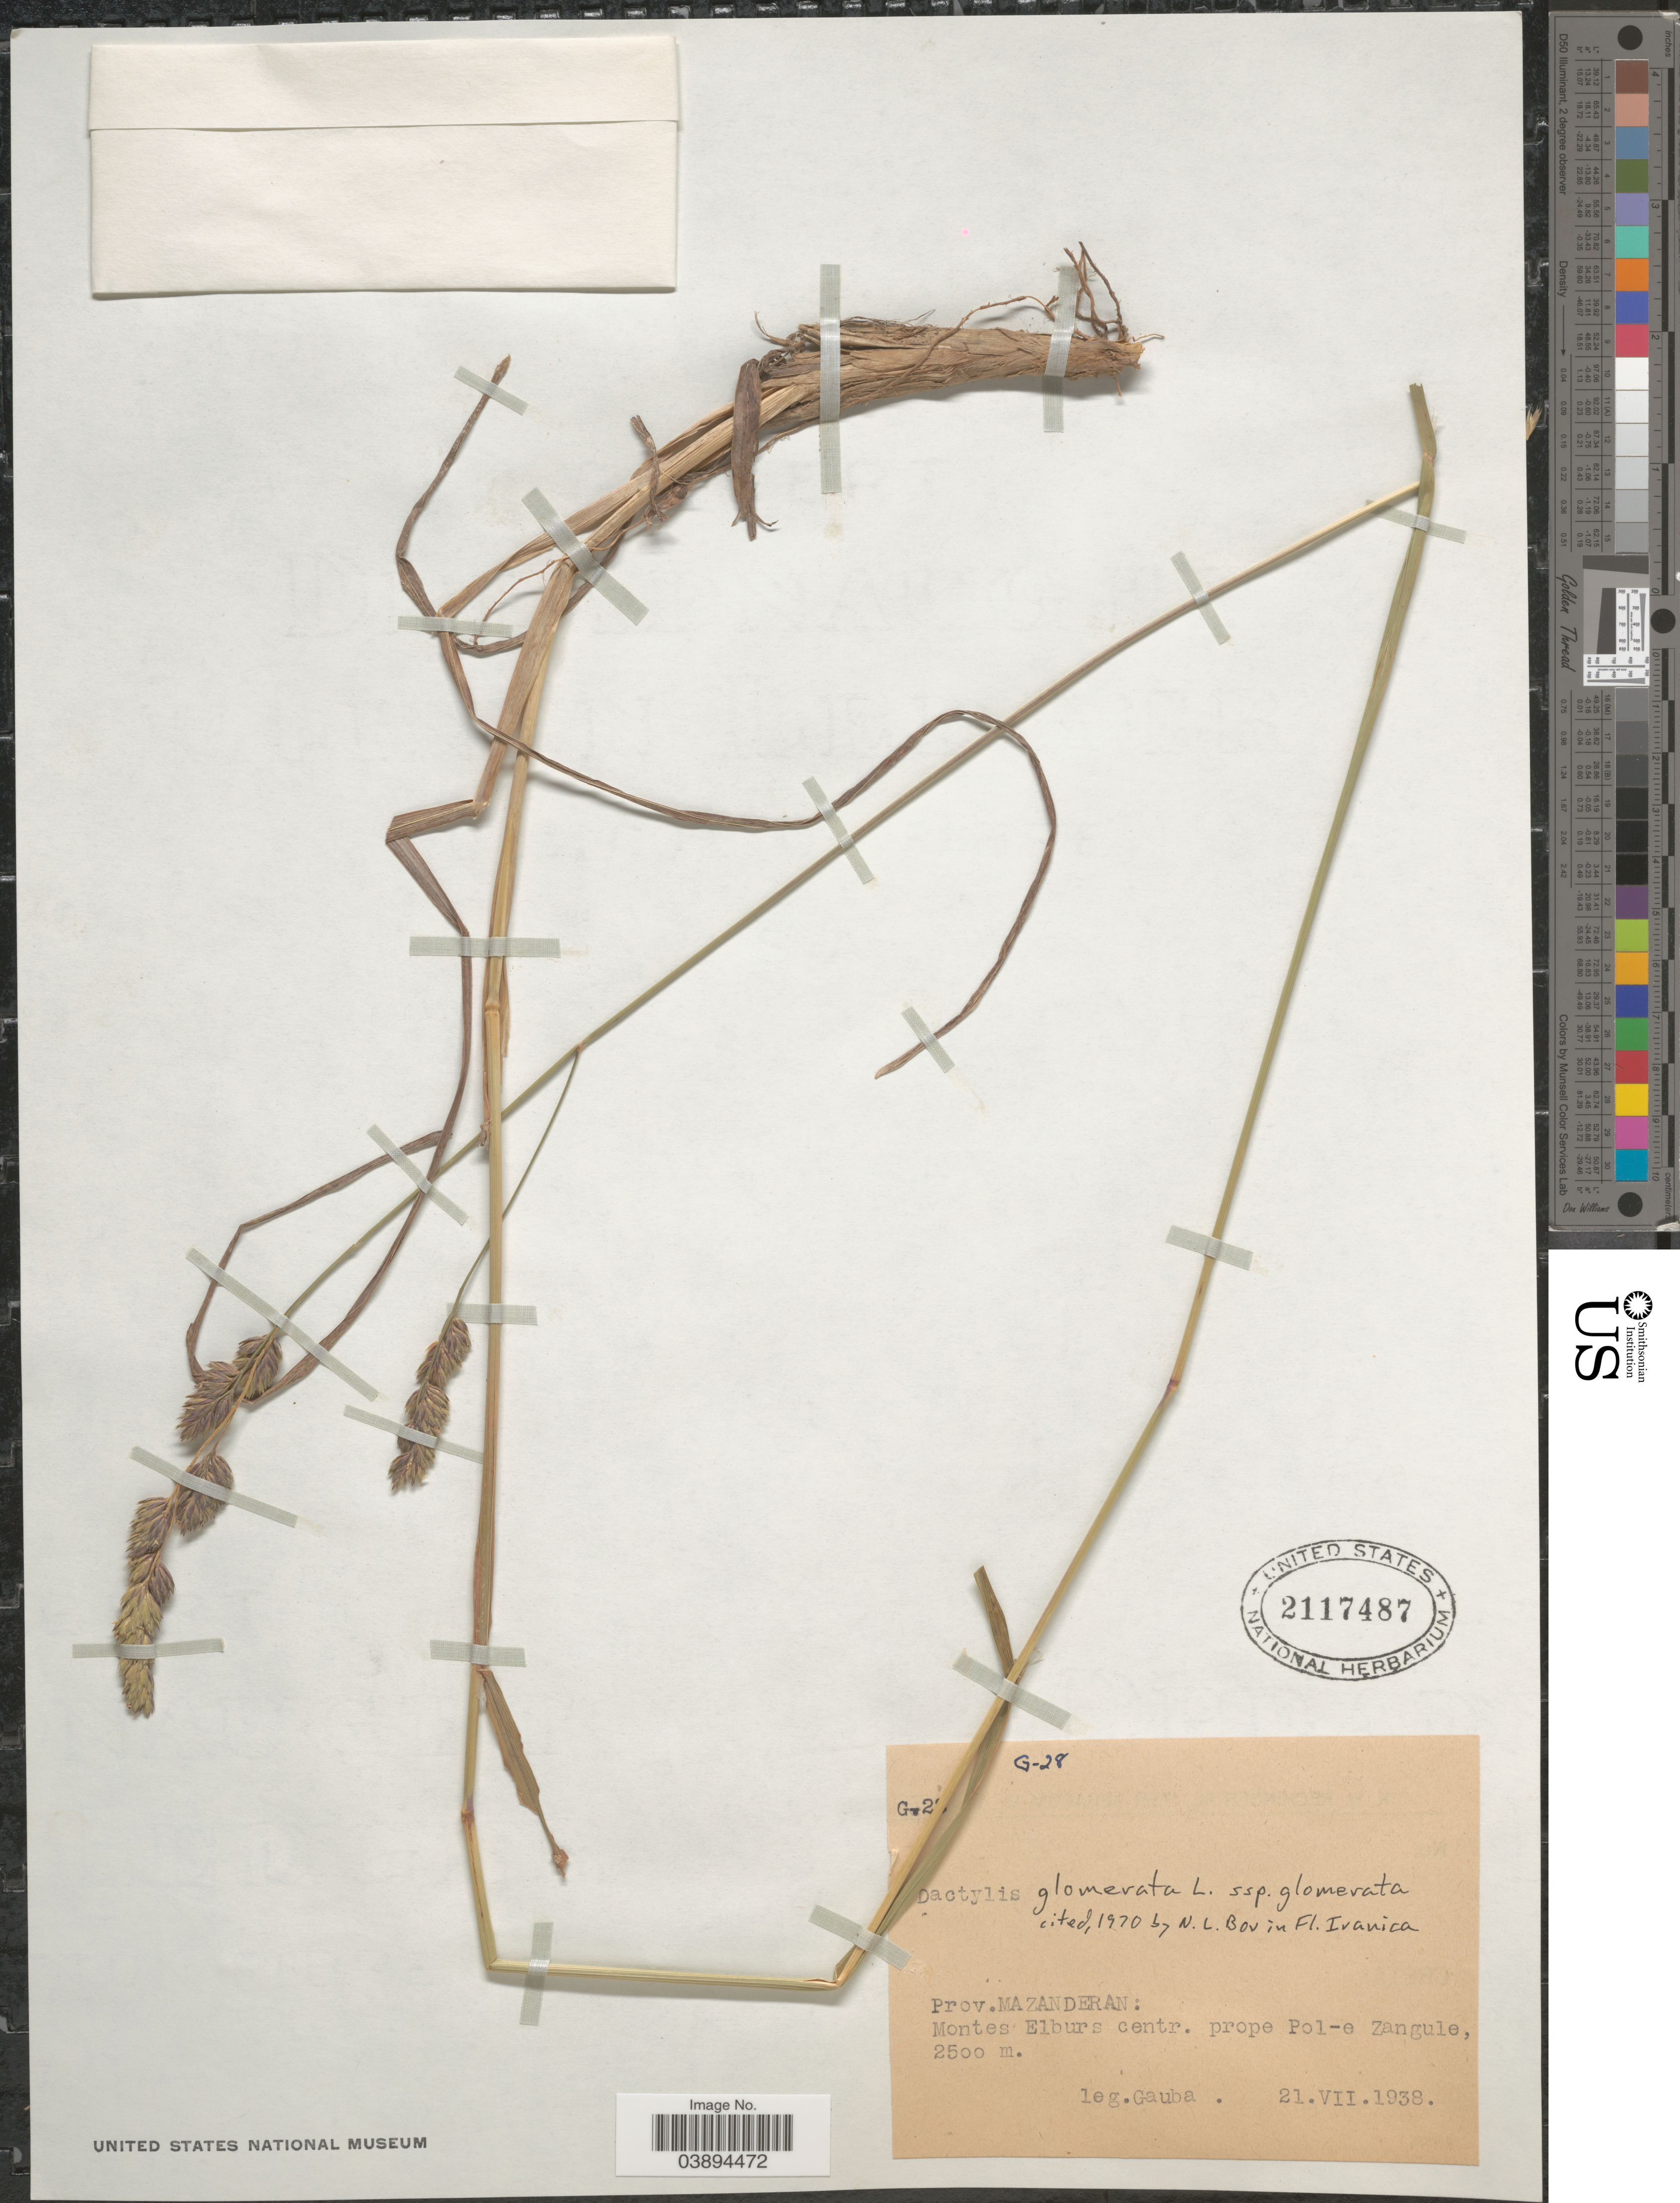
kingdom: Plantae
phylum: Tracheophyta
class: Liliopsida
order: Poales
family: Poaceae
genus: Dactylis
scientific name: Dactylis glomerata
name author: L.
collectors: Gauba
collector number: G-28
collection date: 1938-07-21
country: Iran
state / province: Mazandaran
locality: Prov. Mazanderan: Montes Elburs centr. prope Pol-e Zangule.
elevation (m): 2500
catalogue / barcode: US 2117487